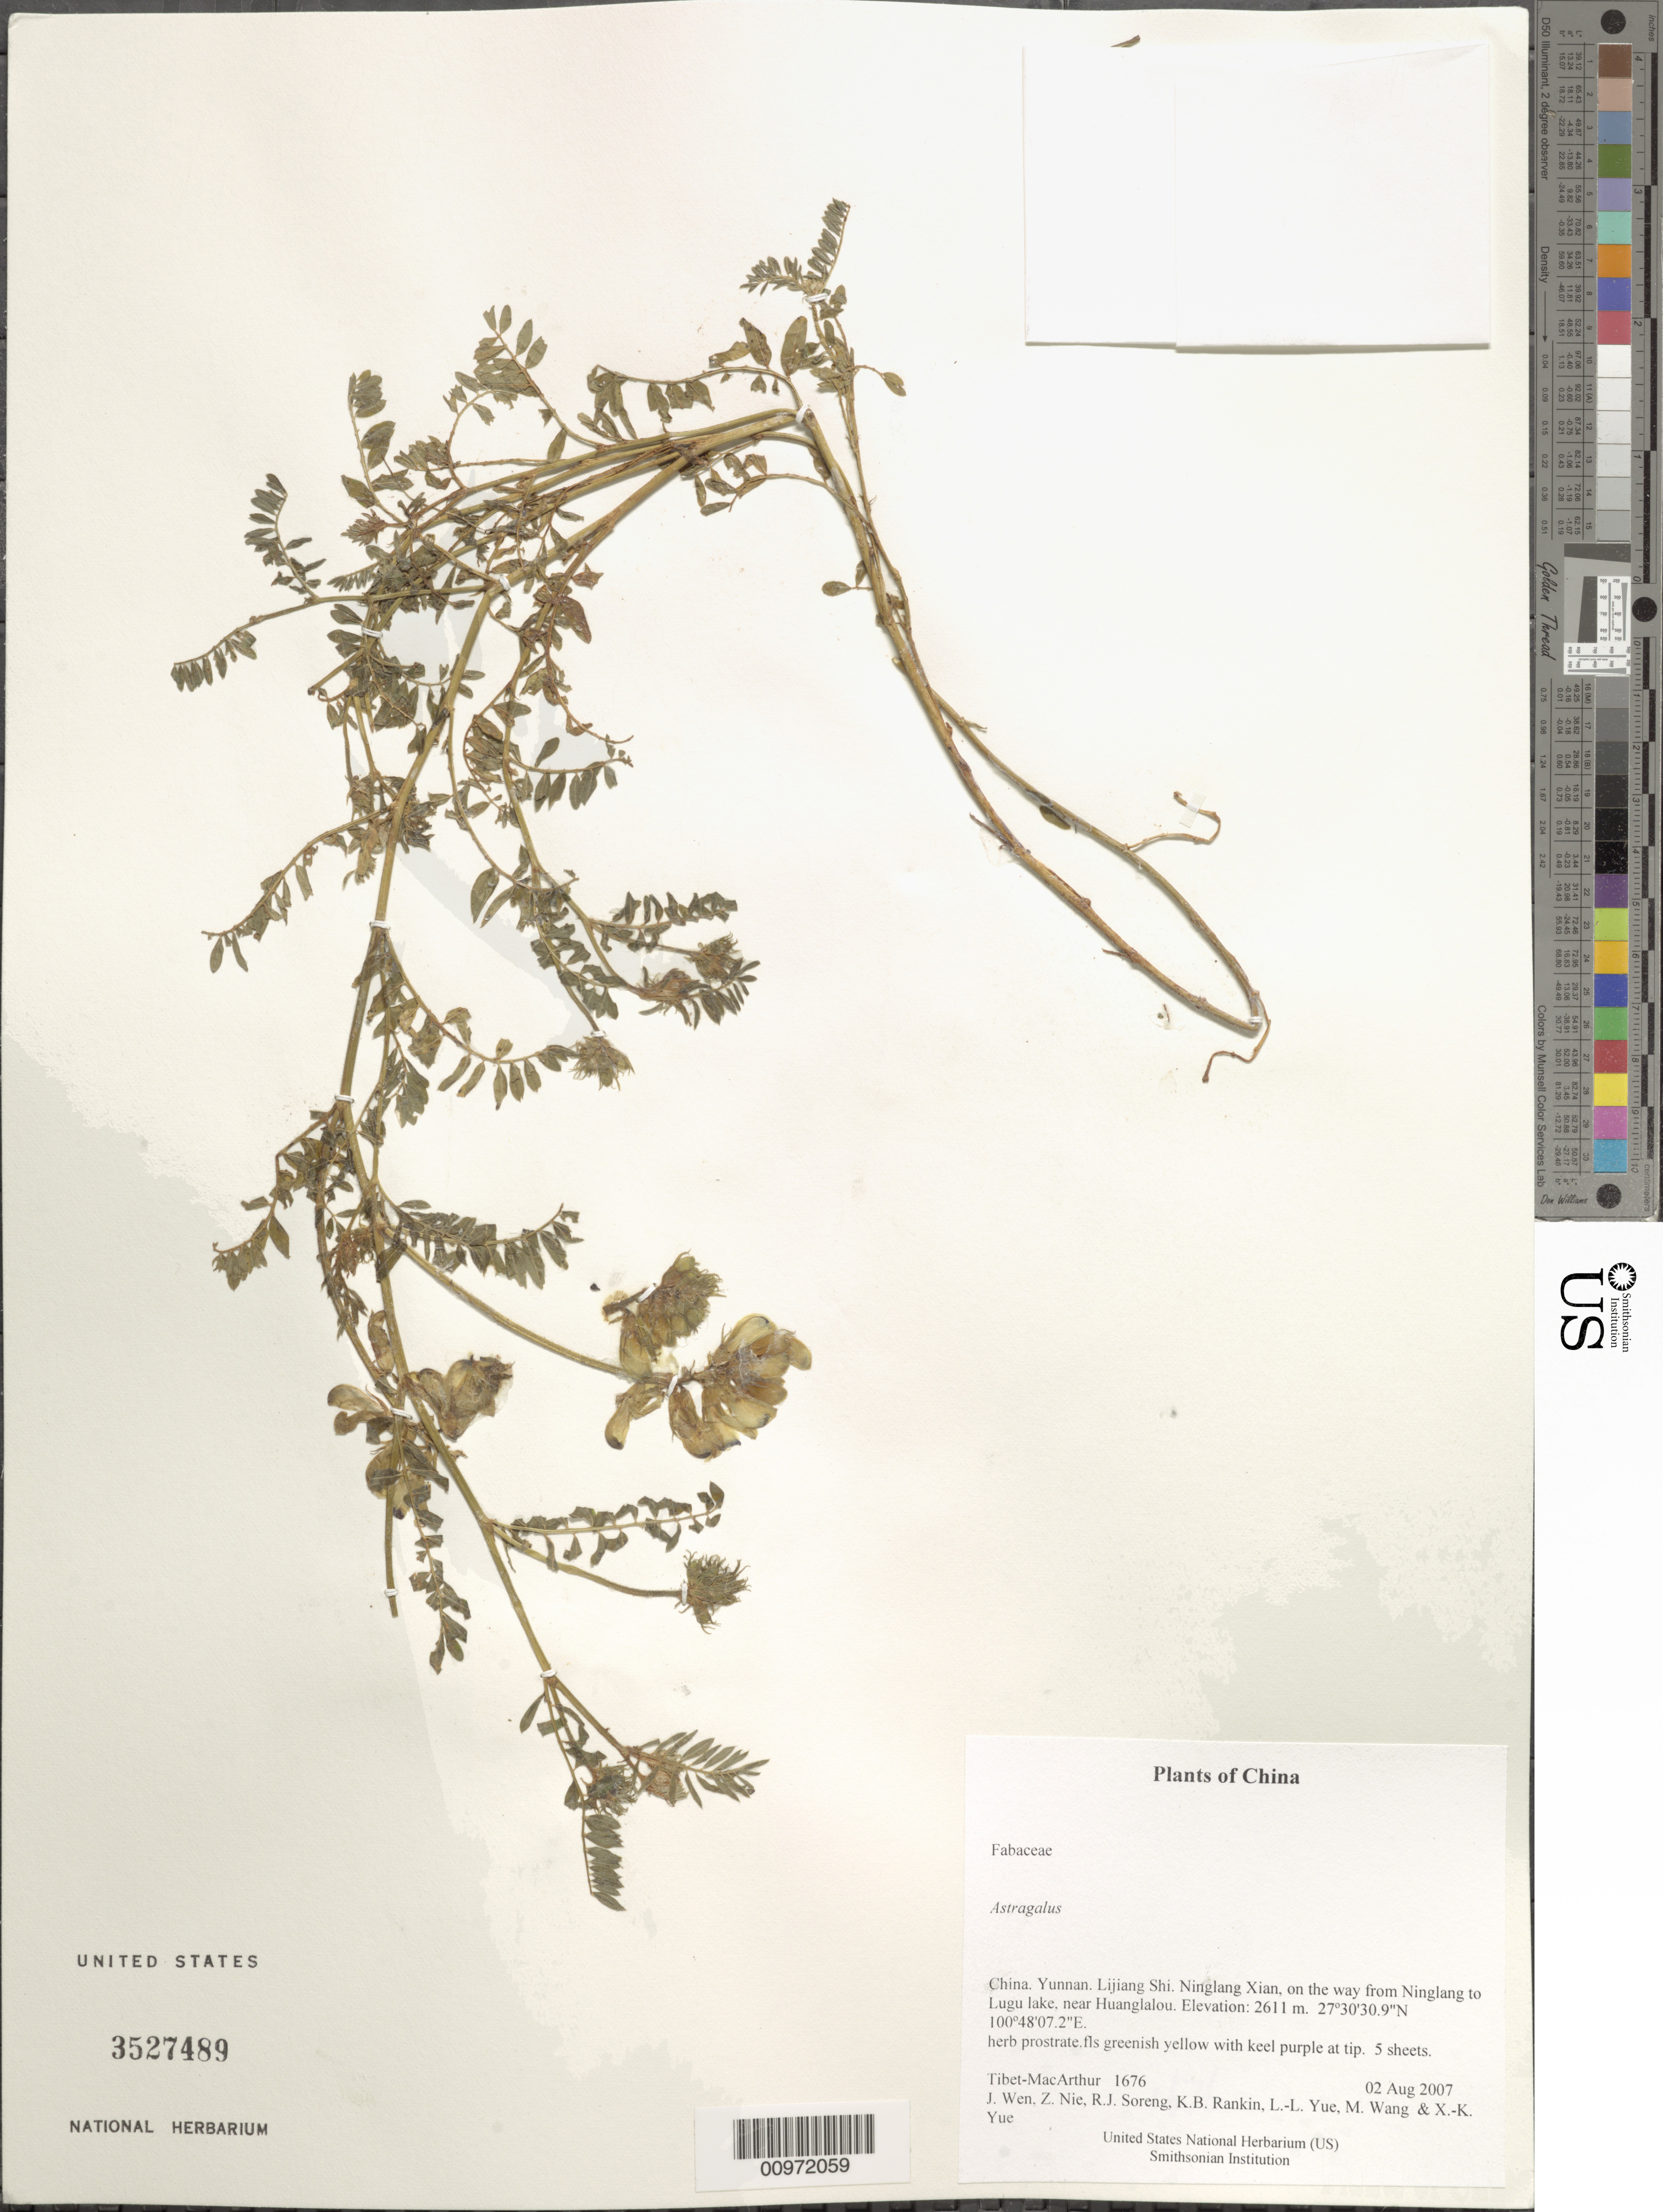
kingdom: Plantae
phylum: Tracheophyta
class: Magnoliopsida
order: Fabales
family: Fabaceae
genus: Astragalus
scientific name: Astragalus sp.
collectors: Tibet-MacArthur, J. Wen, Z. Nie, R. J. Soreng, K. Rankin, L. Yue, M. Wang & X. Yue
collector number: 1676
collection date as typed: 02 Aug 2007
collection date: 2007-08-02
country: China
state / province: Yunnan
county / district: Lijiang Shi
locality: Ninglang Xian, on the way from Ninglang to Lugu lake, near Huanglalou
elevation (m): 2611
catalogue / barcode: US 3527489